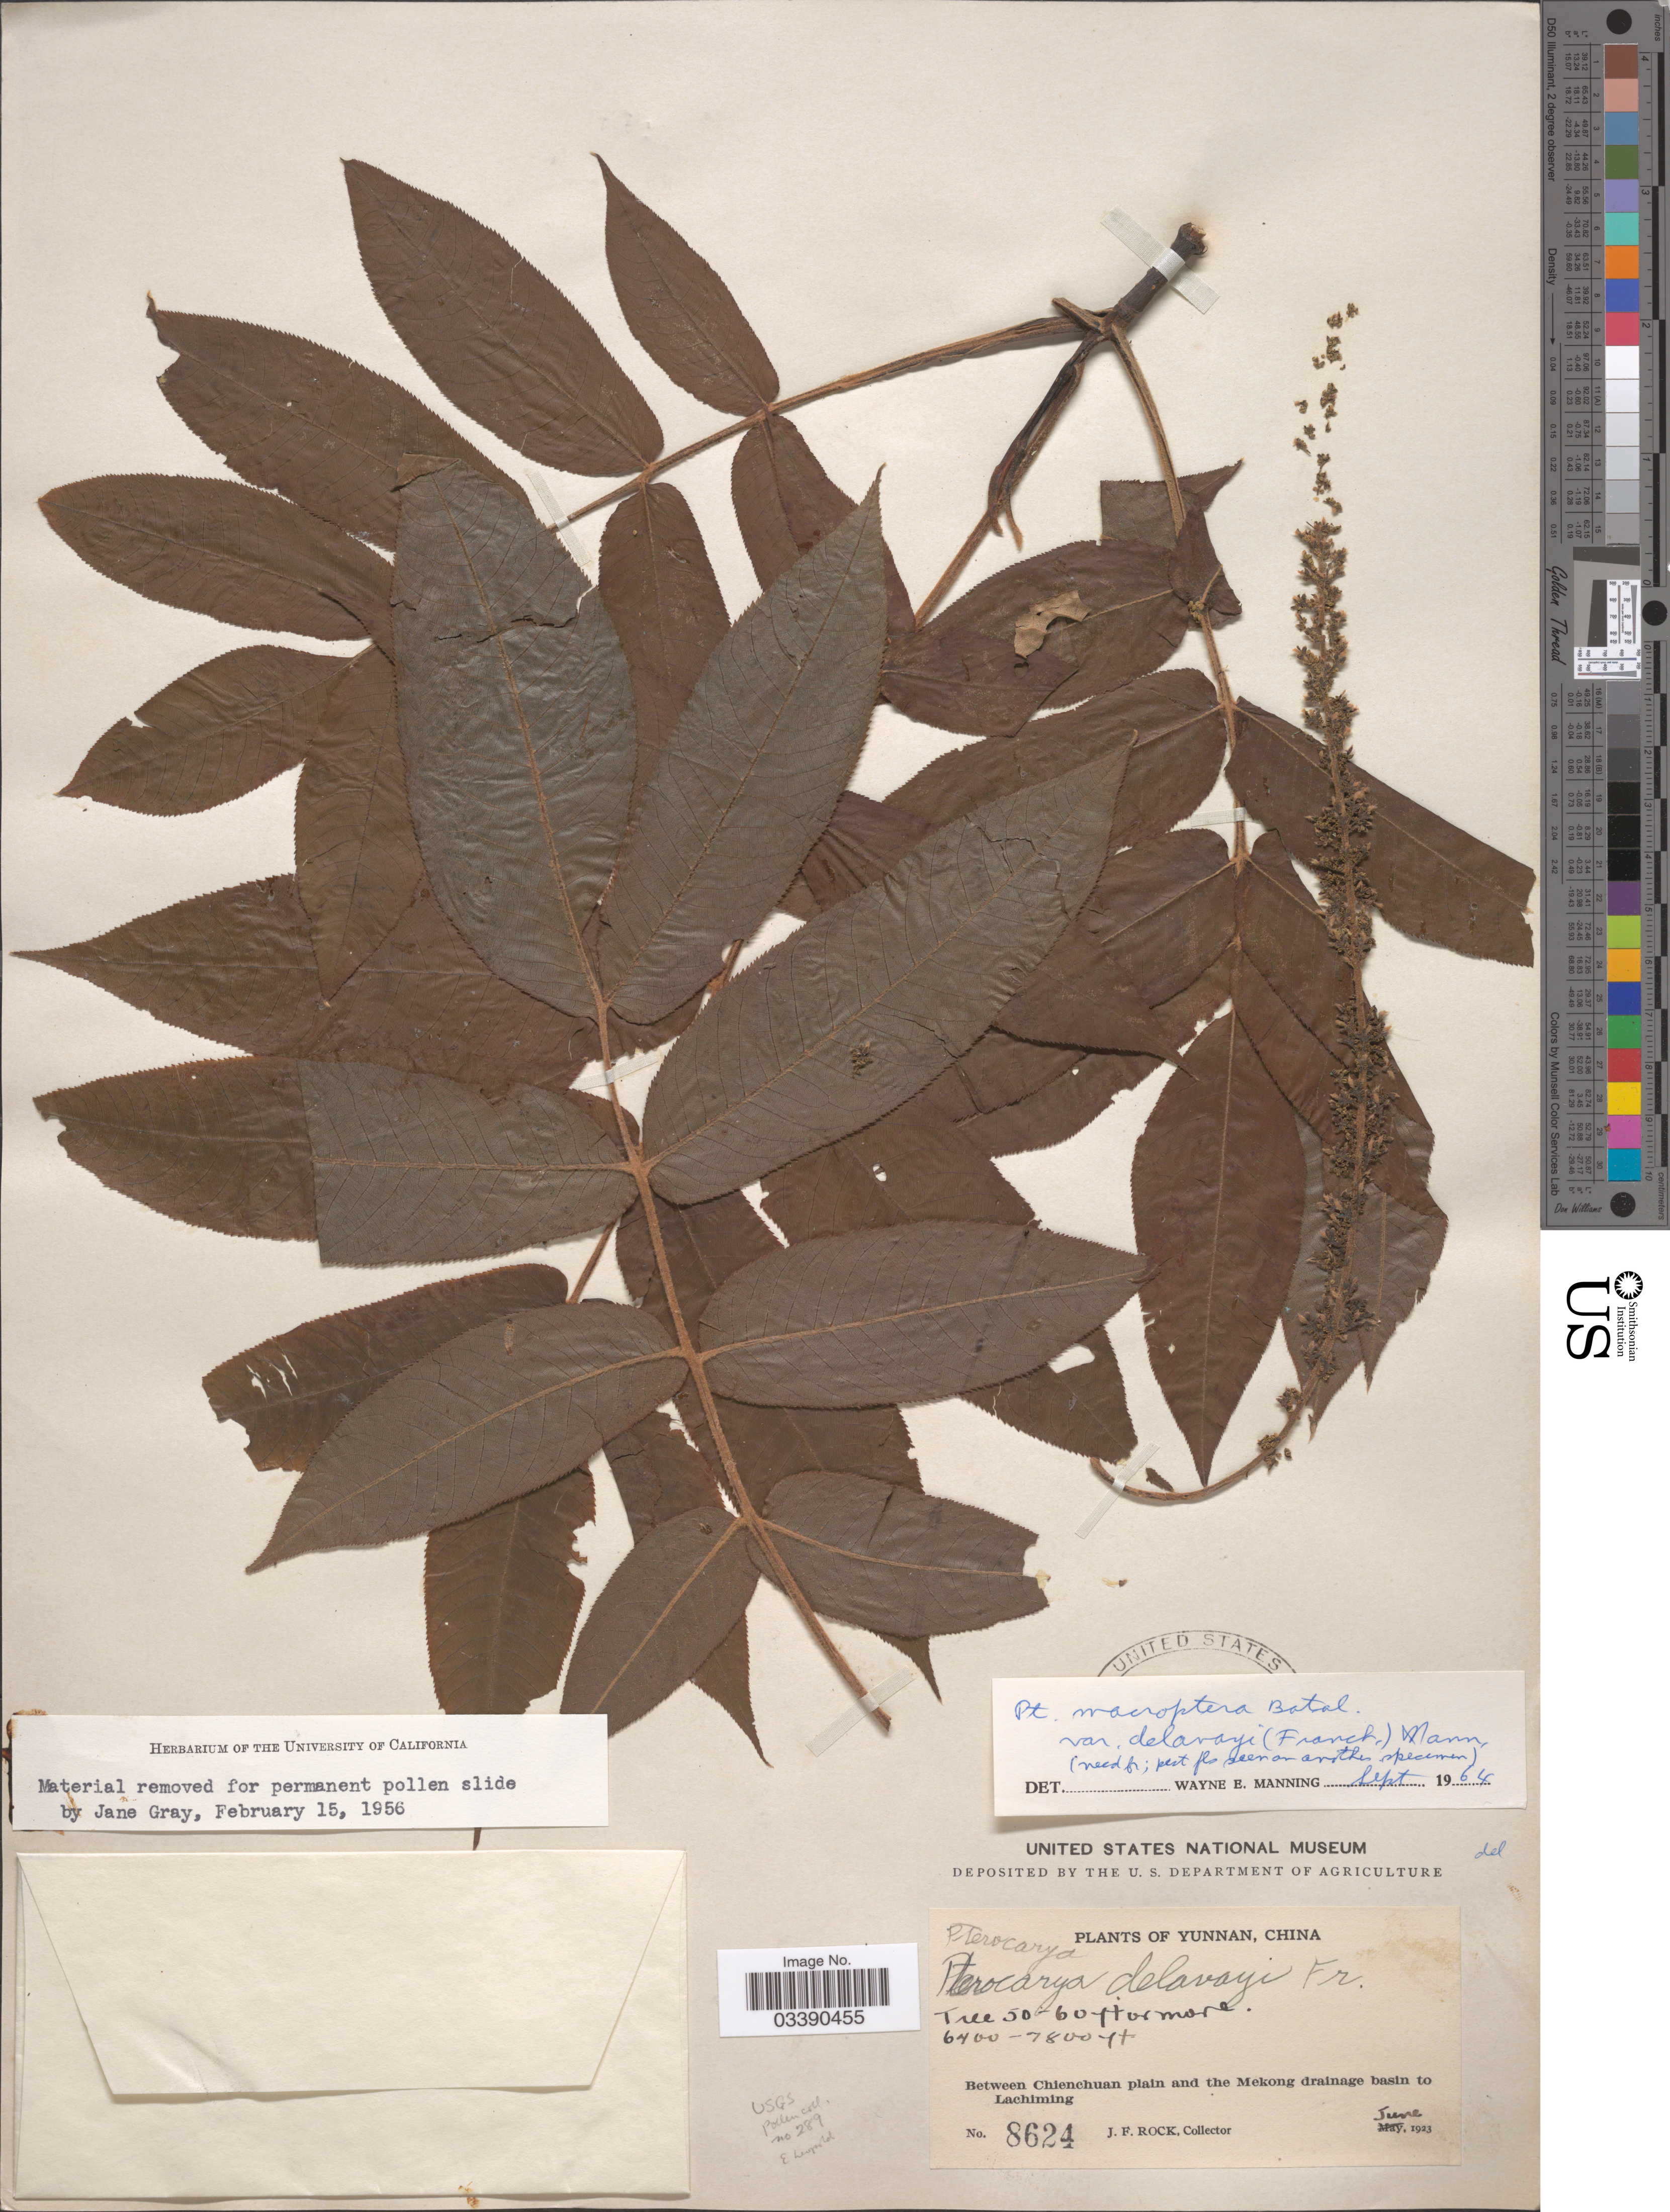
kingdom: Plantae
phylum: Tracheophyta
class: Magnoliopsida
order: Fagales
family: Juglandaceae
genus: Pterocarya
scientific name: Pterocarya macroptera var. delavayi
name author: (Franch.) W.E. Manning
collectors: J. Rock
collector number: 8624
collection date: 1923-06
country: China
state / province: Yunnan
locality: Between Chienchuan plain and the Mekong drainage basin to Lachiming.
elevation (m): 1951